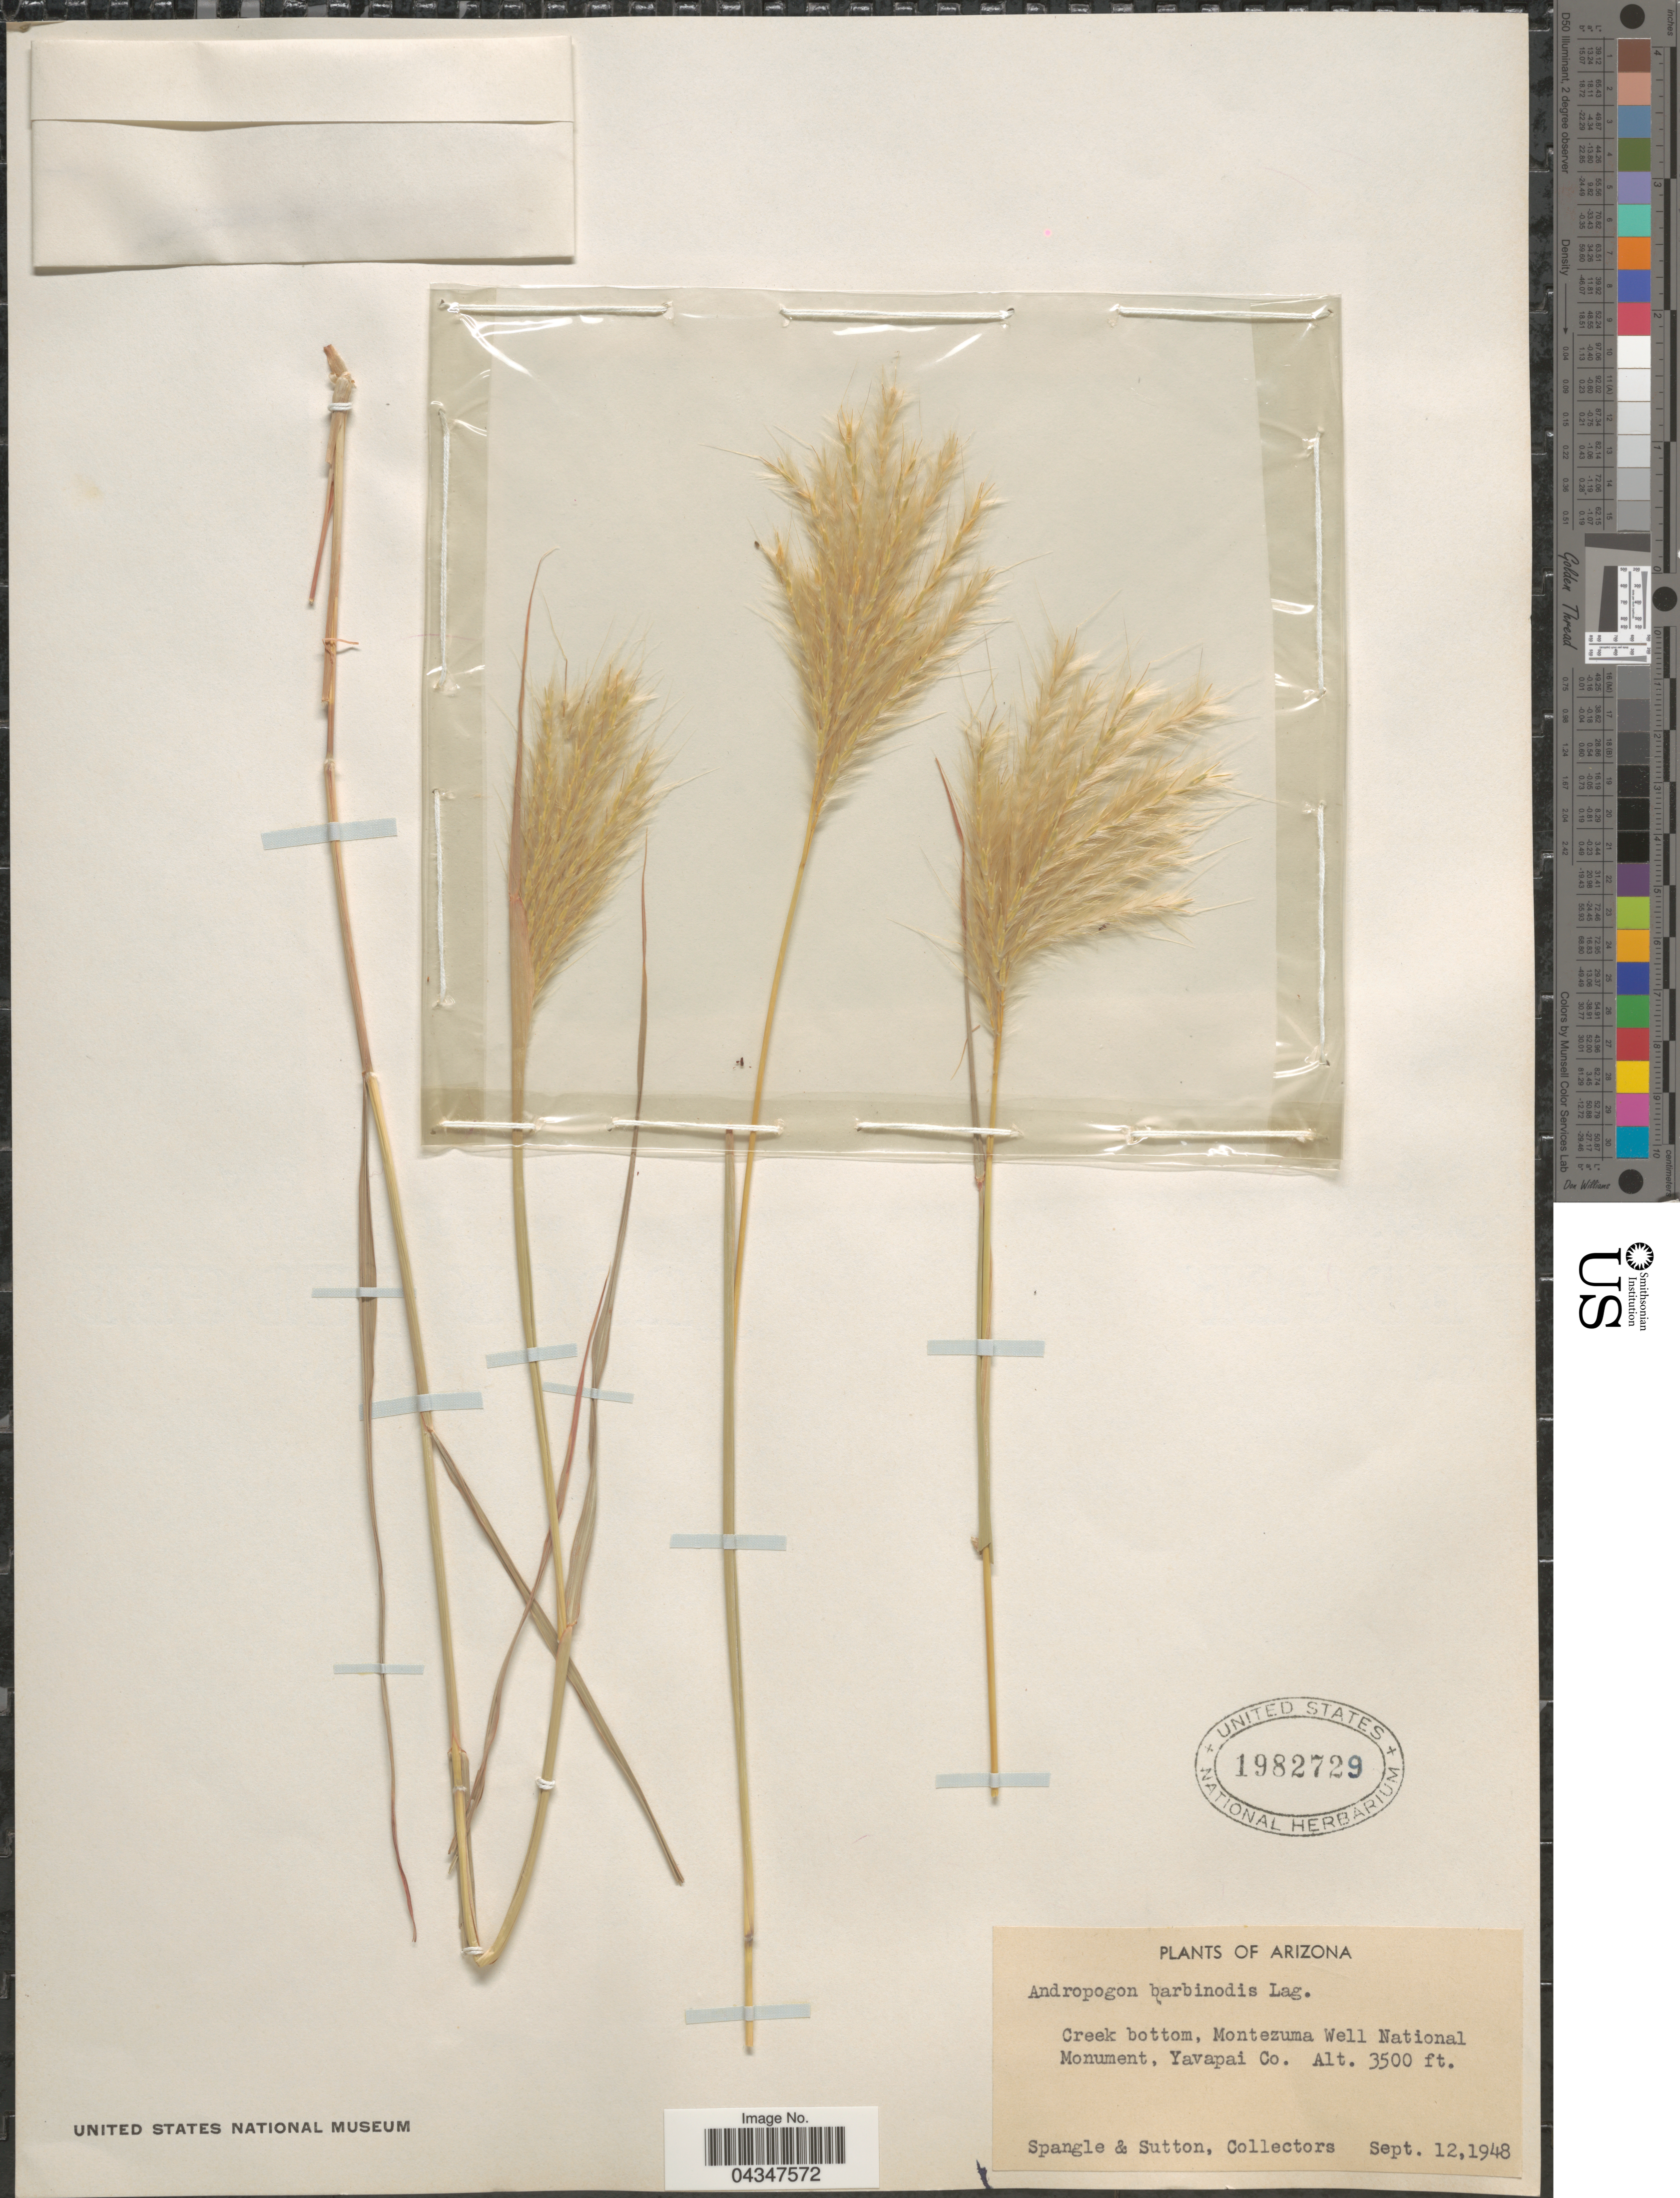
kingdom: Plantae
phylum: Tracheophyta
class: Liliopsida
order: Poales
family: Poaceae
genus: Bothriochloa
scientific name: Bothriochloa barbinodis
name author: (Lag.) Herter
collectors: Spangle & Sutton, --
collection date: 1948-09-12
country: United States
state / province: Arizona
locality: Creek bottom, Montezuma Well National Monument, Yavapai Co.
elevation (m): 1067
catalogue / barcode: US 1982729